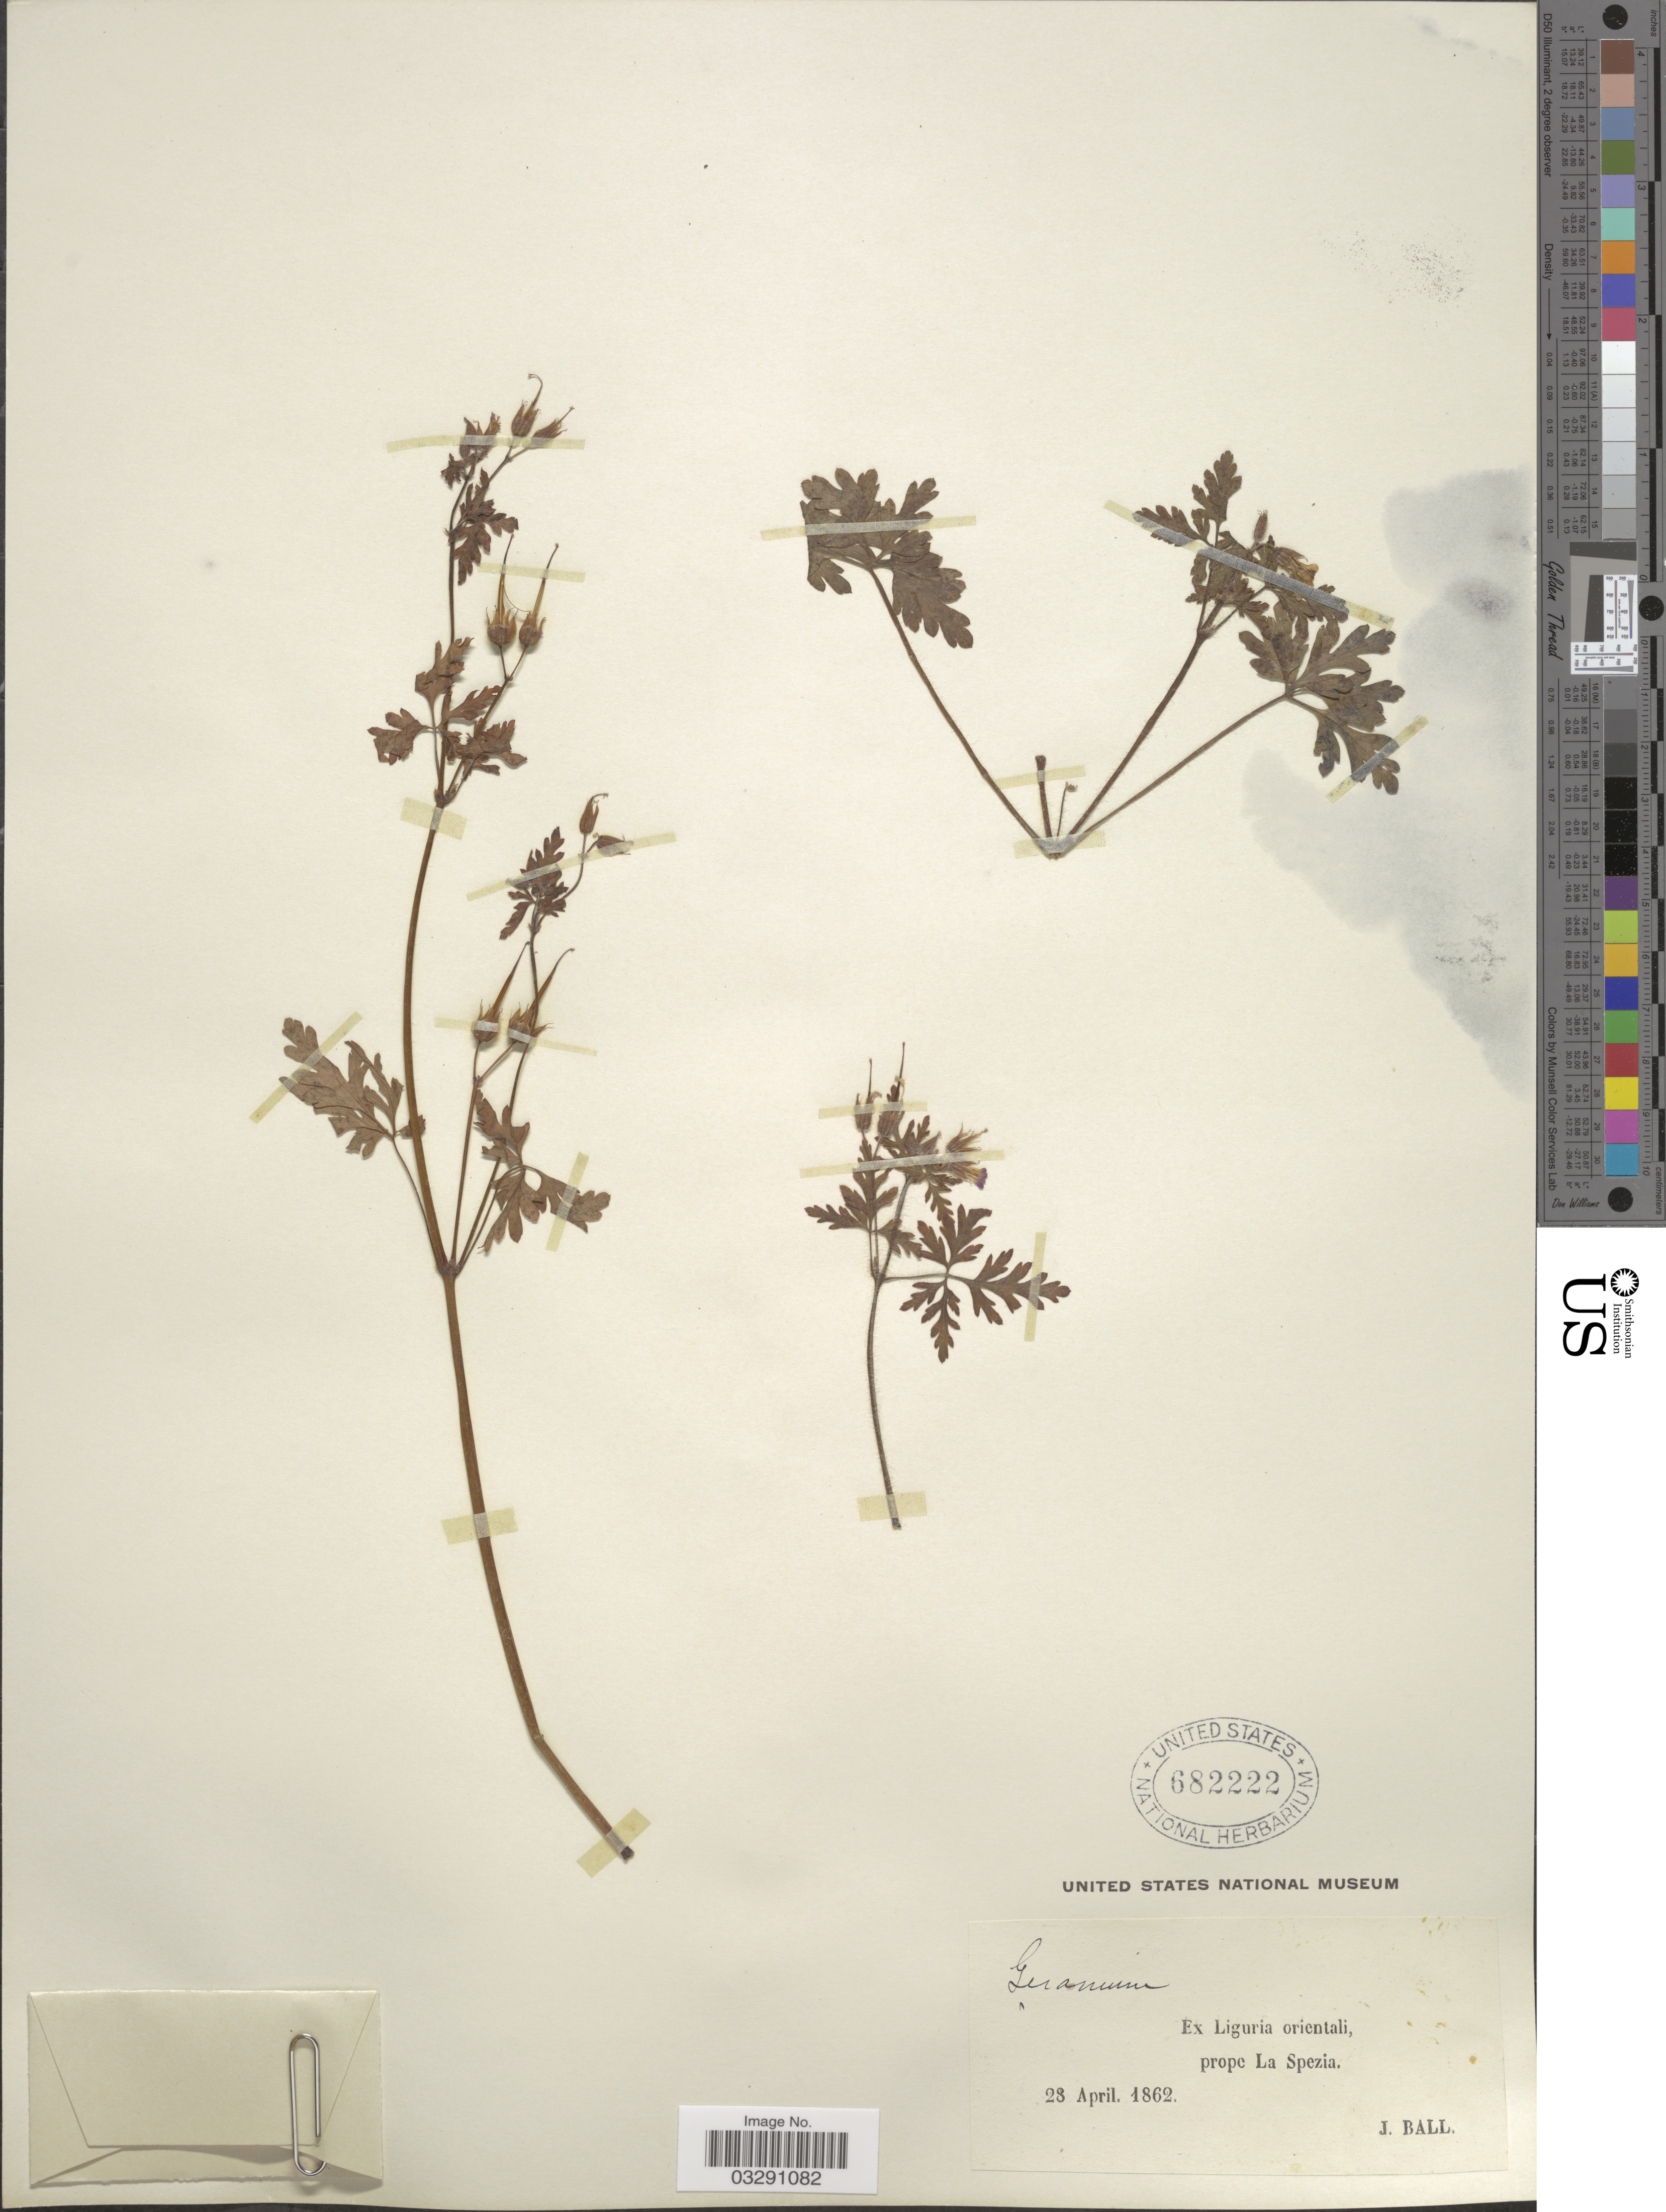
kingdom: Plantae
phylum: Tracheophyta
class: Magnoliopsida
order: Geraniales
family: Geraniaceae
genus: Geranium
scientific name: Geranium sp.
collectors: J. Ball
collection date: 1862-04-28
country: Italy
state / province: Liguria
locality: Ex Liguria orientali, prope La Spezia.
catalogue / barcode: US 682222